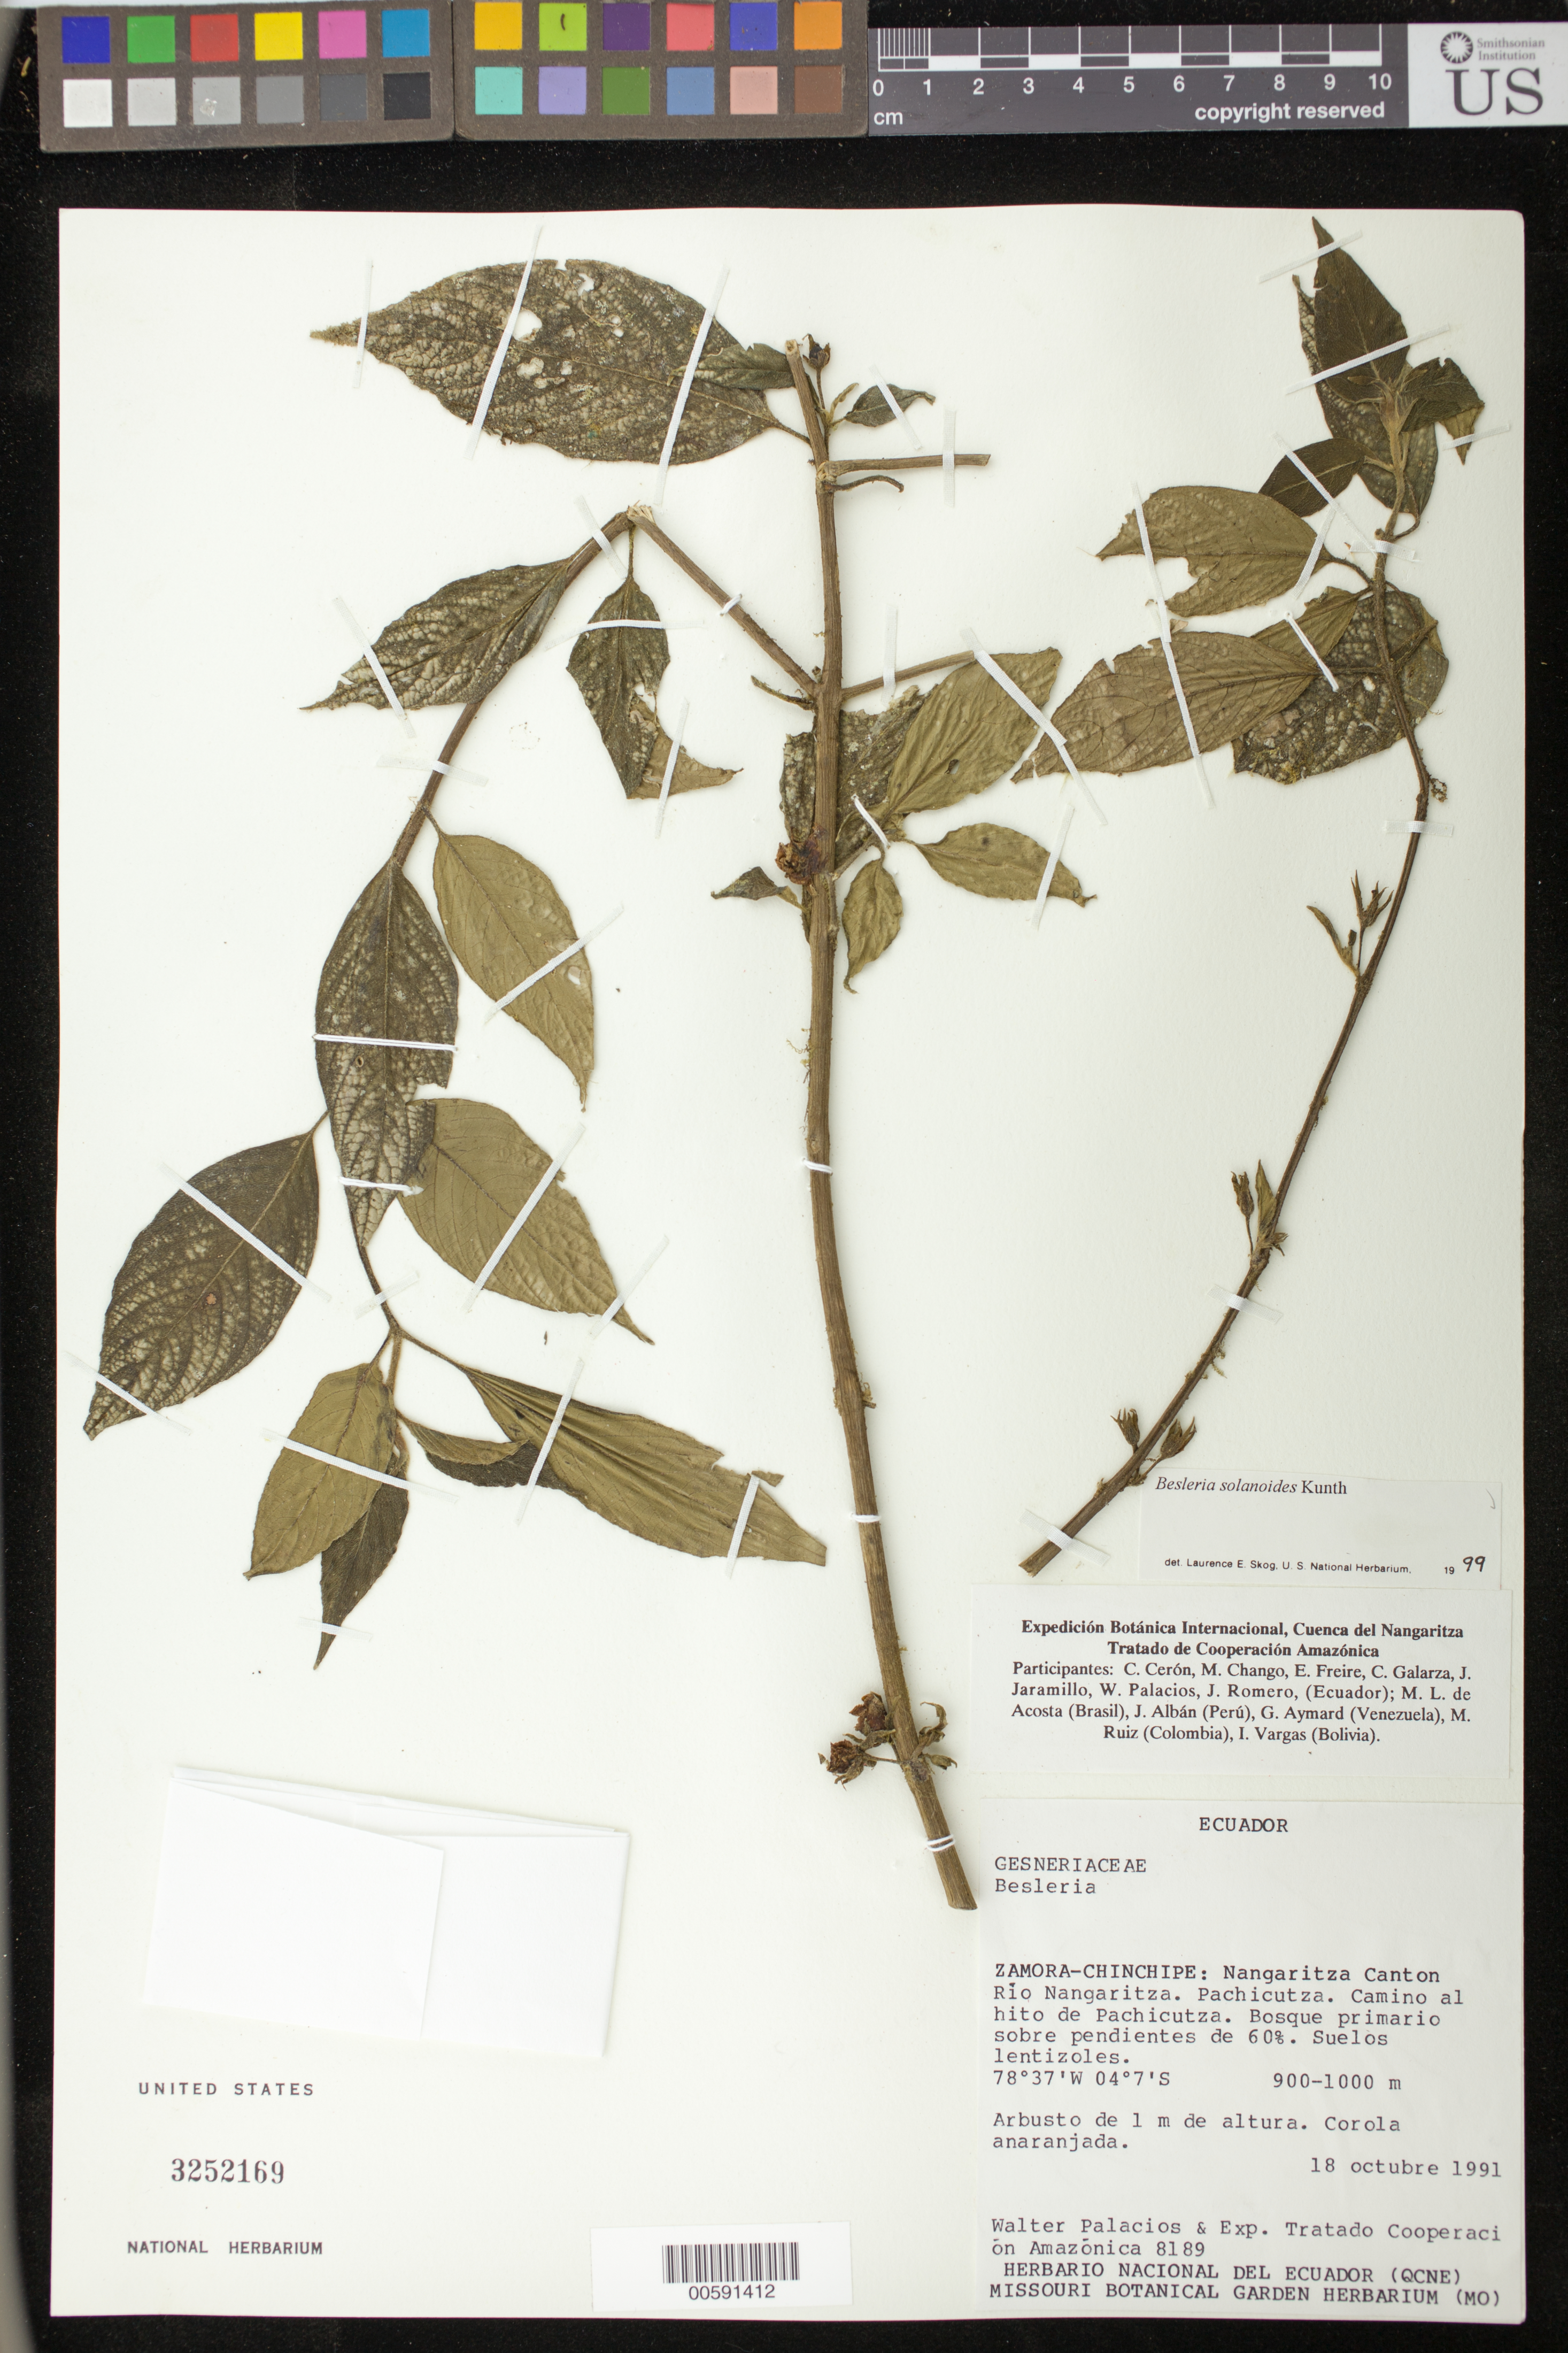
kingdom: Plantae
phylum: Tracheophyta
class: Magnoliopsida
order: Lamiales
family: Gesneriaceae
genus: Besleria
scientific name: Besleria solanoides var. solanoides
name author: Kunth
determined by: Skog, Laurence E.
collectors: W. Palacios & Exp. Tratado Cooperación Amazónica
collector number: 8189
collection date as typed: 18 Oct 1991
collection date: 1991-10-18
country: Ecuador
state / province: Zamora-Chinchipe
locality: Nangaritza Canton, Río Nangaritza; Pachicutza; camino al hito de Pachicutza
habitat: Bosque primario sobre pendientes de 60%; suelos lentizoles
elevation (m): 900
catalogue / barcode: US 3252169